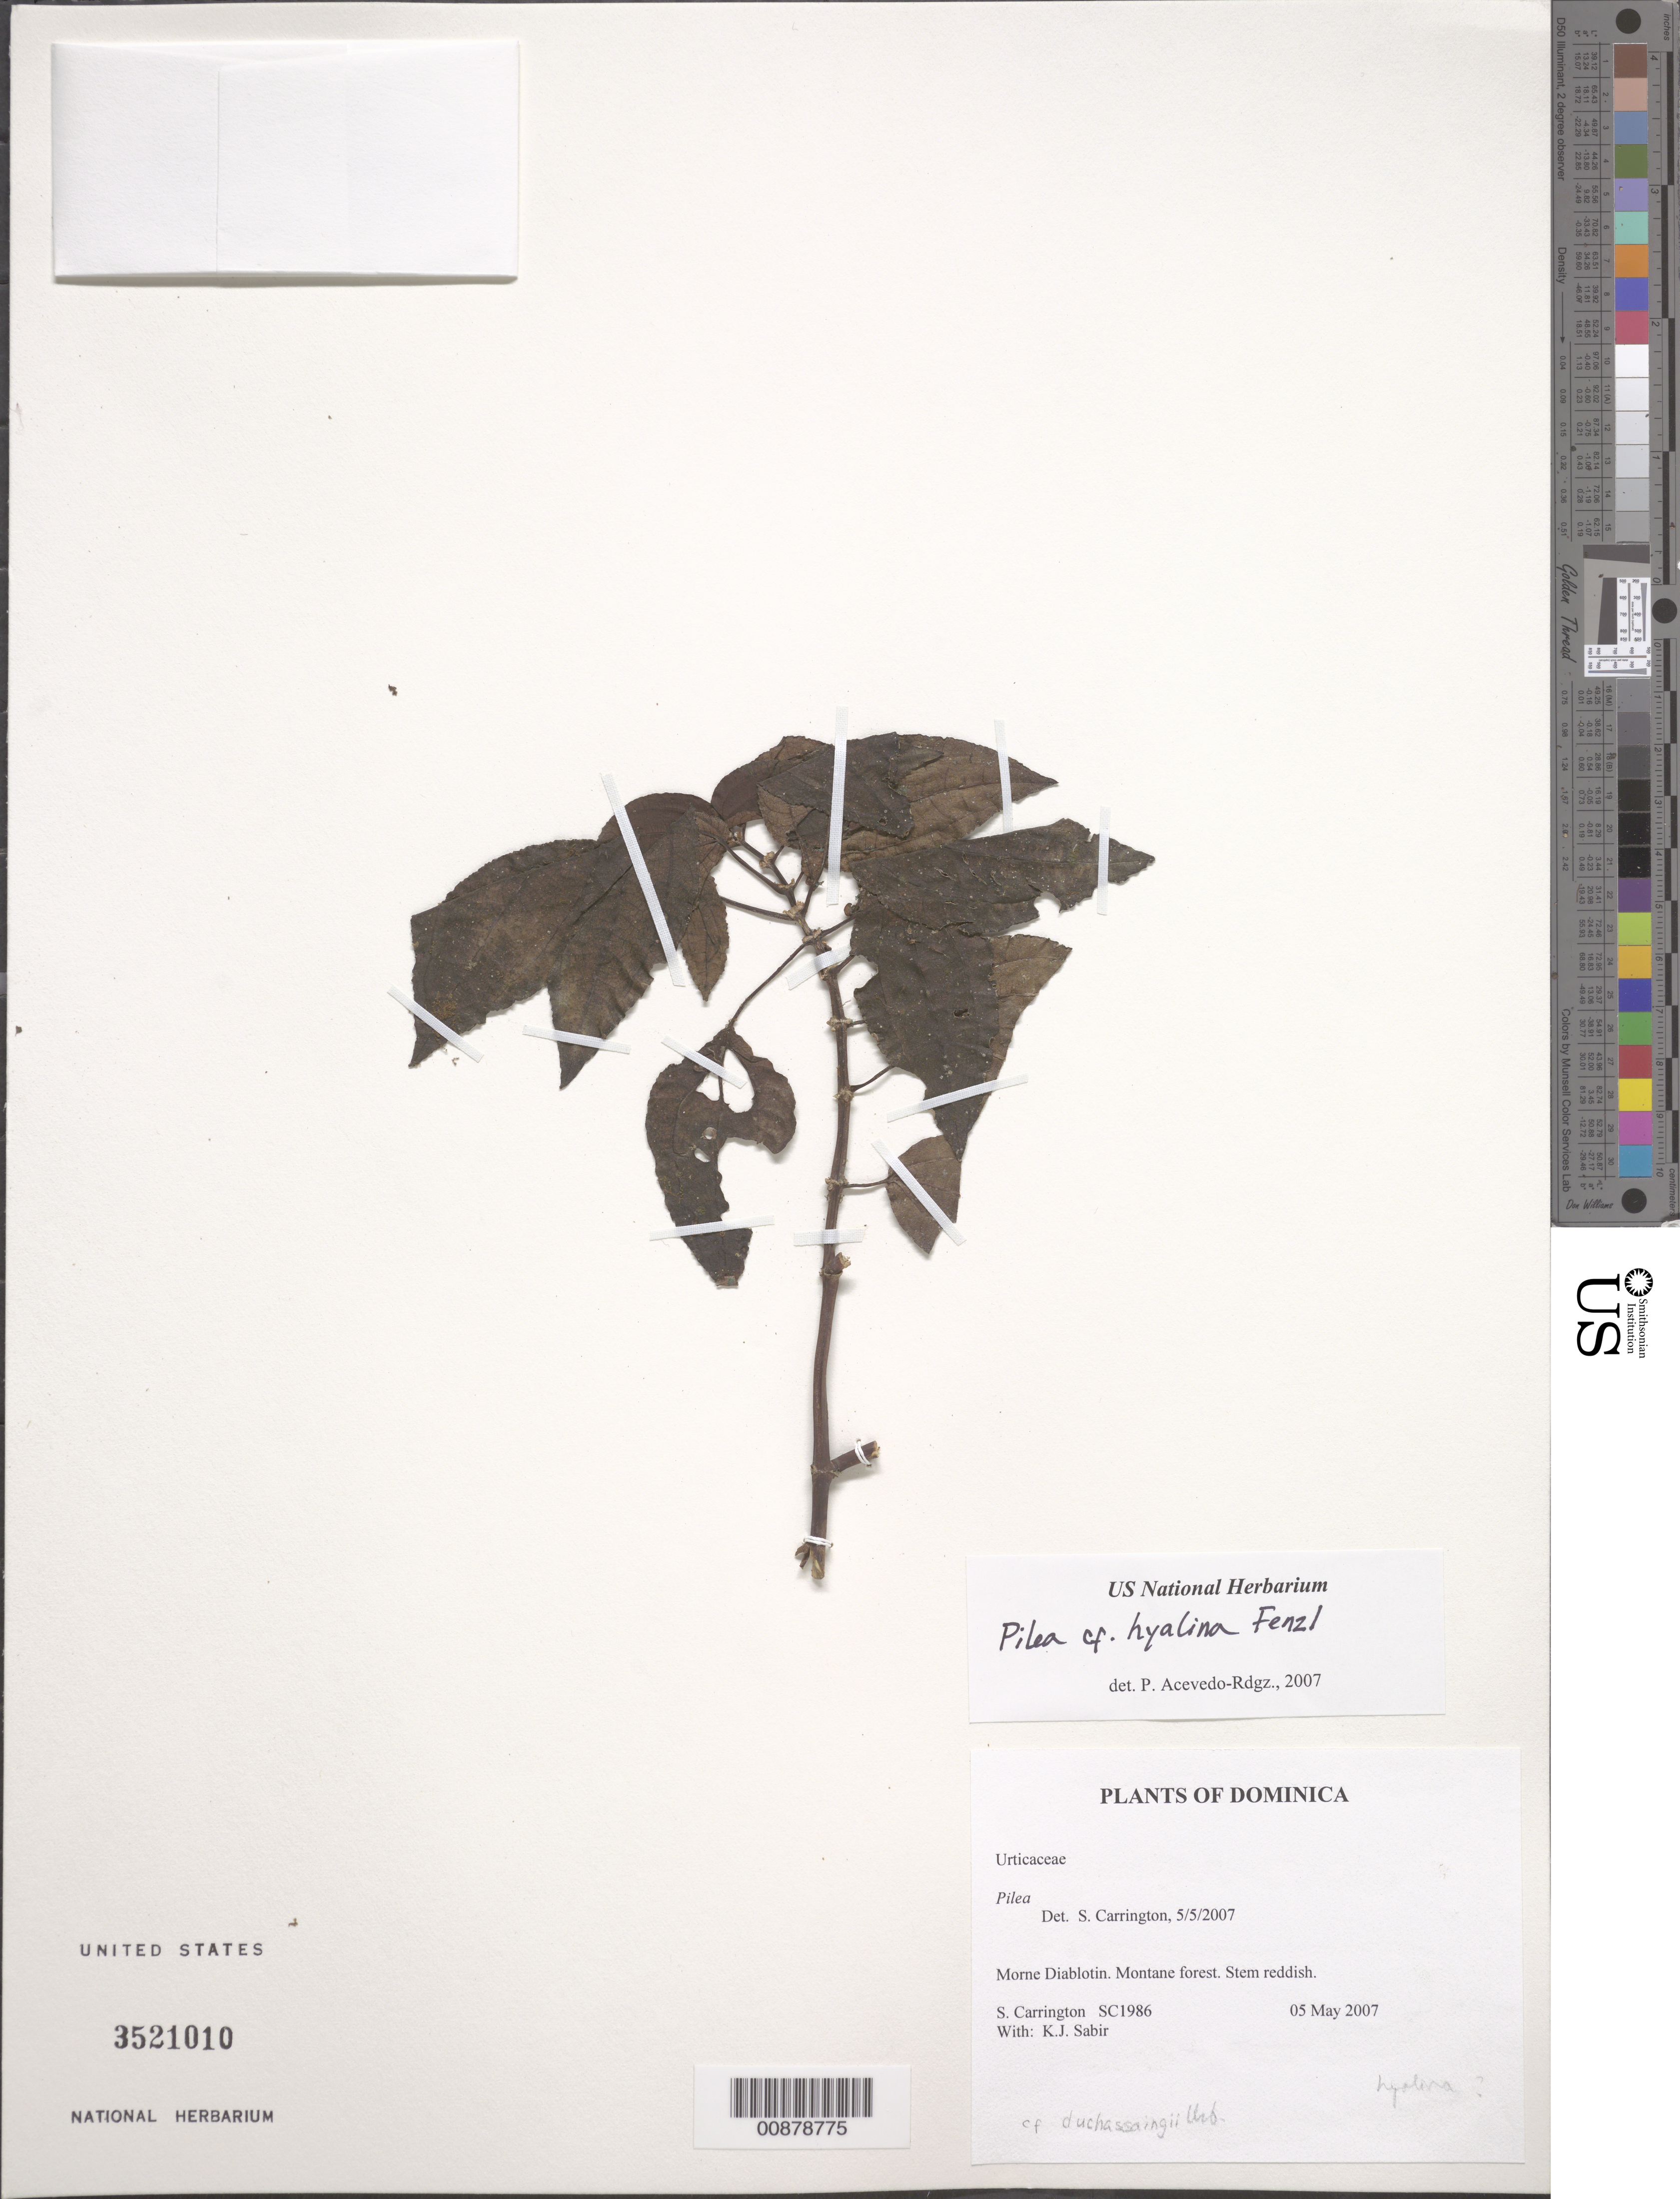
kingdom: Plantae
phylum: Tracheophyta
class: Magnoliopsida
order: Rosales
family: Urticaceae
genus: Pilea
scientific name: Pilea hyalina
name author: Fenzl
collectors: C. M. S. Carrington & K. Sabir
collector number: SC 1986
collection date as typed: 05 May 2007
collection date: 2007-05-05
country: Dominica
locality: Morne Diablotin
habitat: Montane forest.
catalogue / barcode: US 3521010